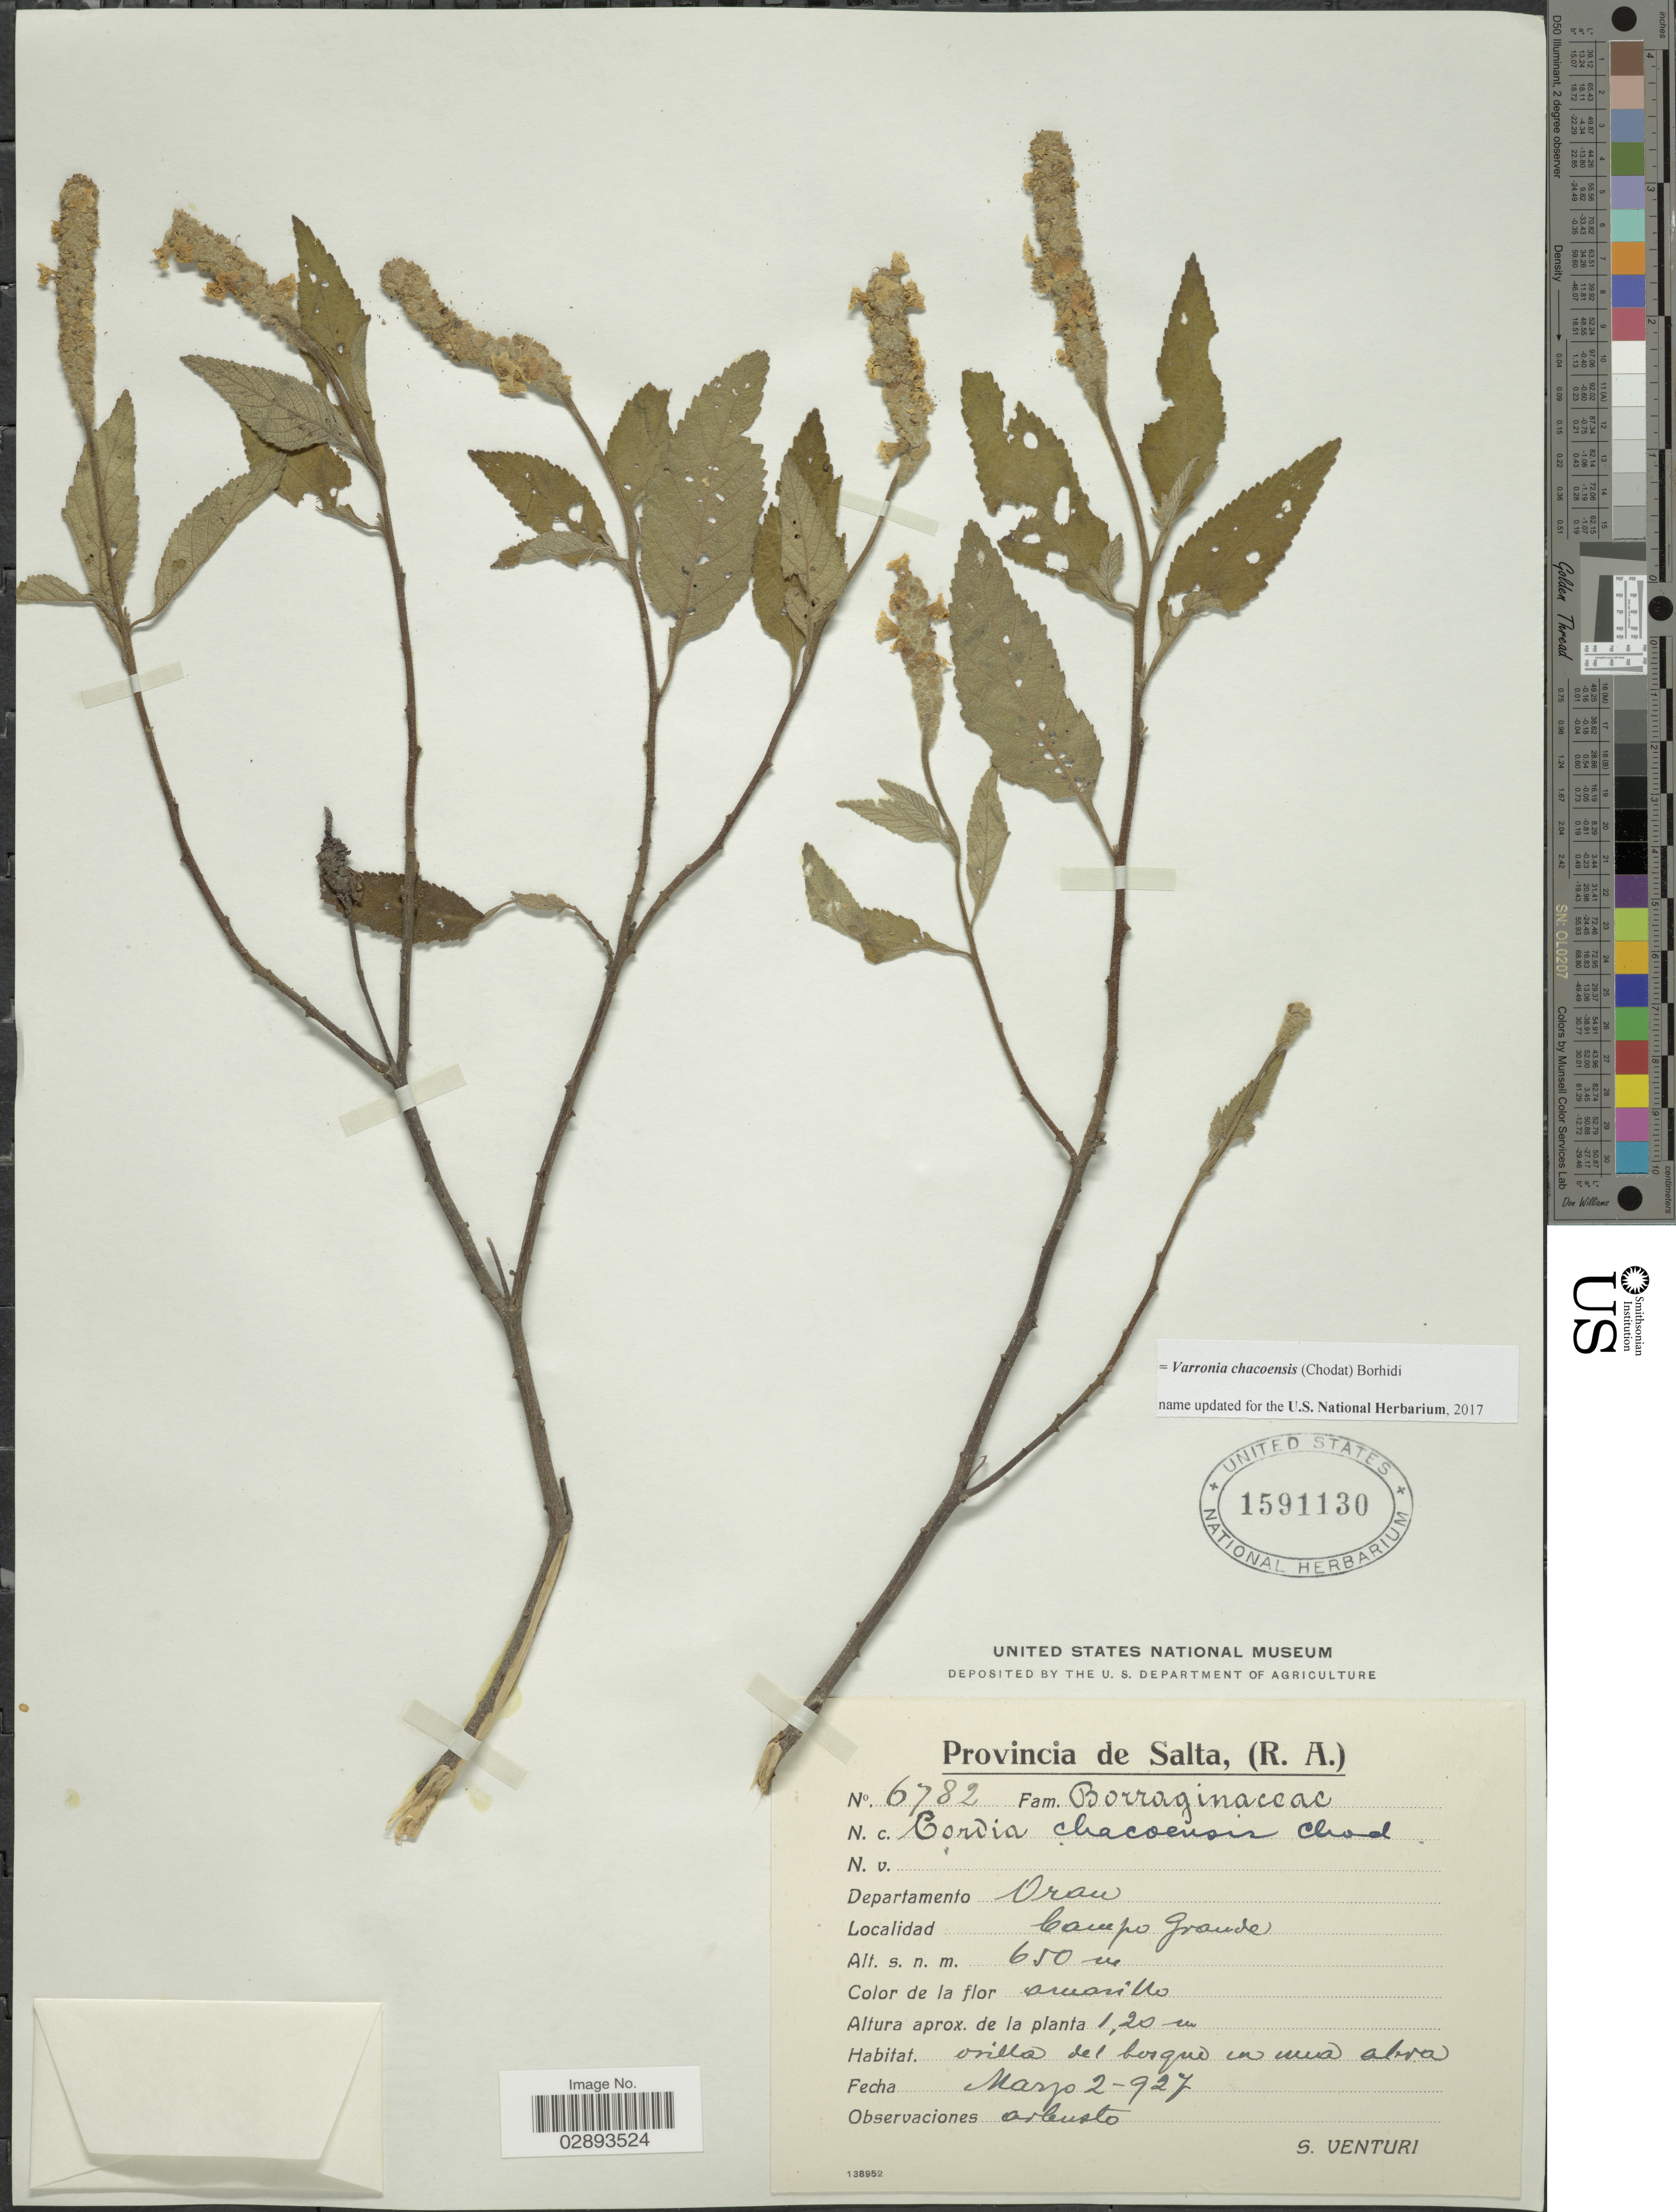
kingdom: Plantae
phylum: Tracheophyta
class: Magnoliopsida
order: Boraginales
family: Cordiaceae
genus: Varronia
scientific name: Varronia chacoensis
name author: (Chodat) Borhidi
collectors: S. Venturi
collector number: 6782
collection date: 1927-03-02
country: Argentina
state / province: Salta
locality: Provincia de Salta, (R.A.) Departamento Oran, Campo Grande.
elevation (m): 650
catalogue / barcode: US 1591130